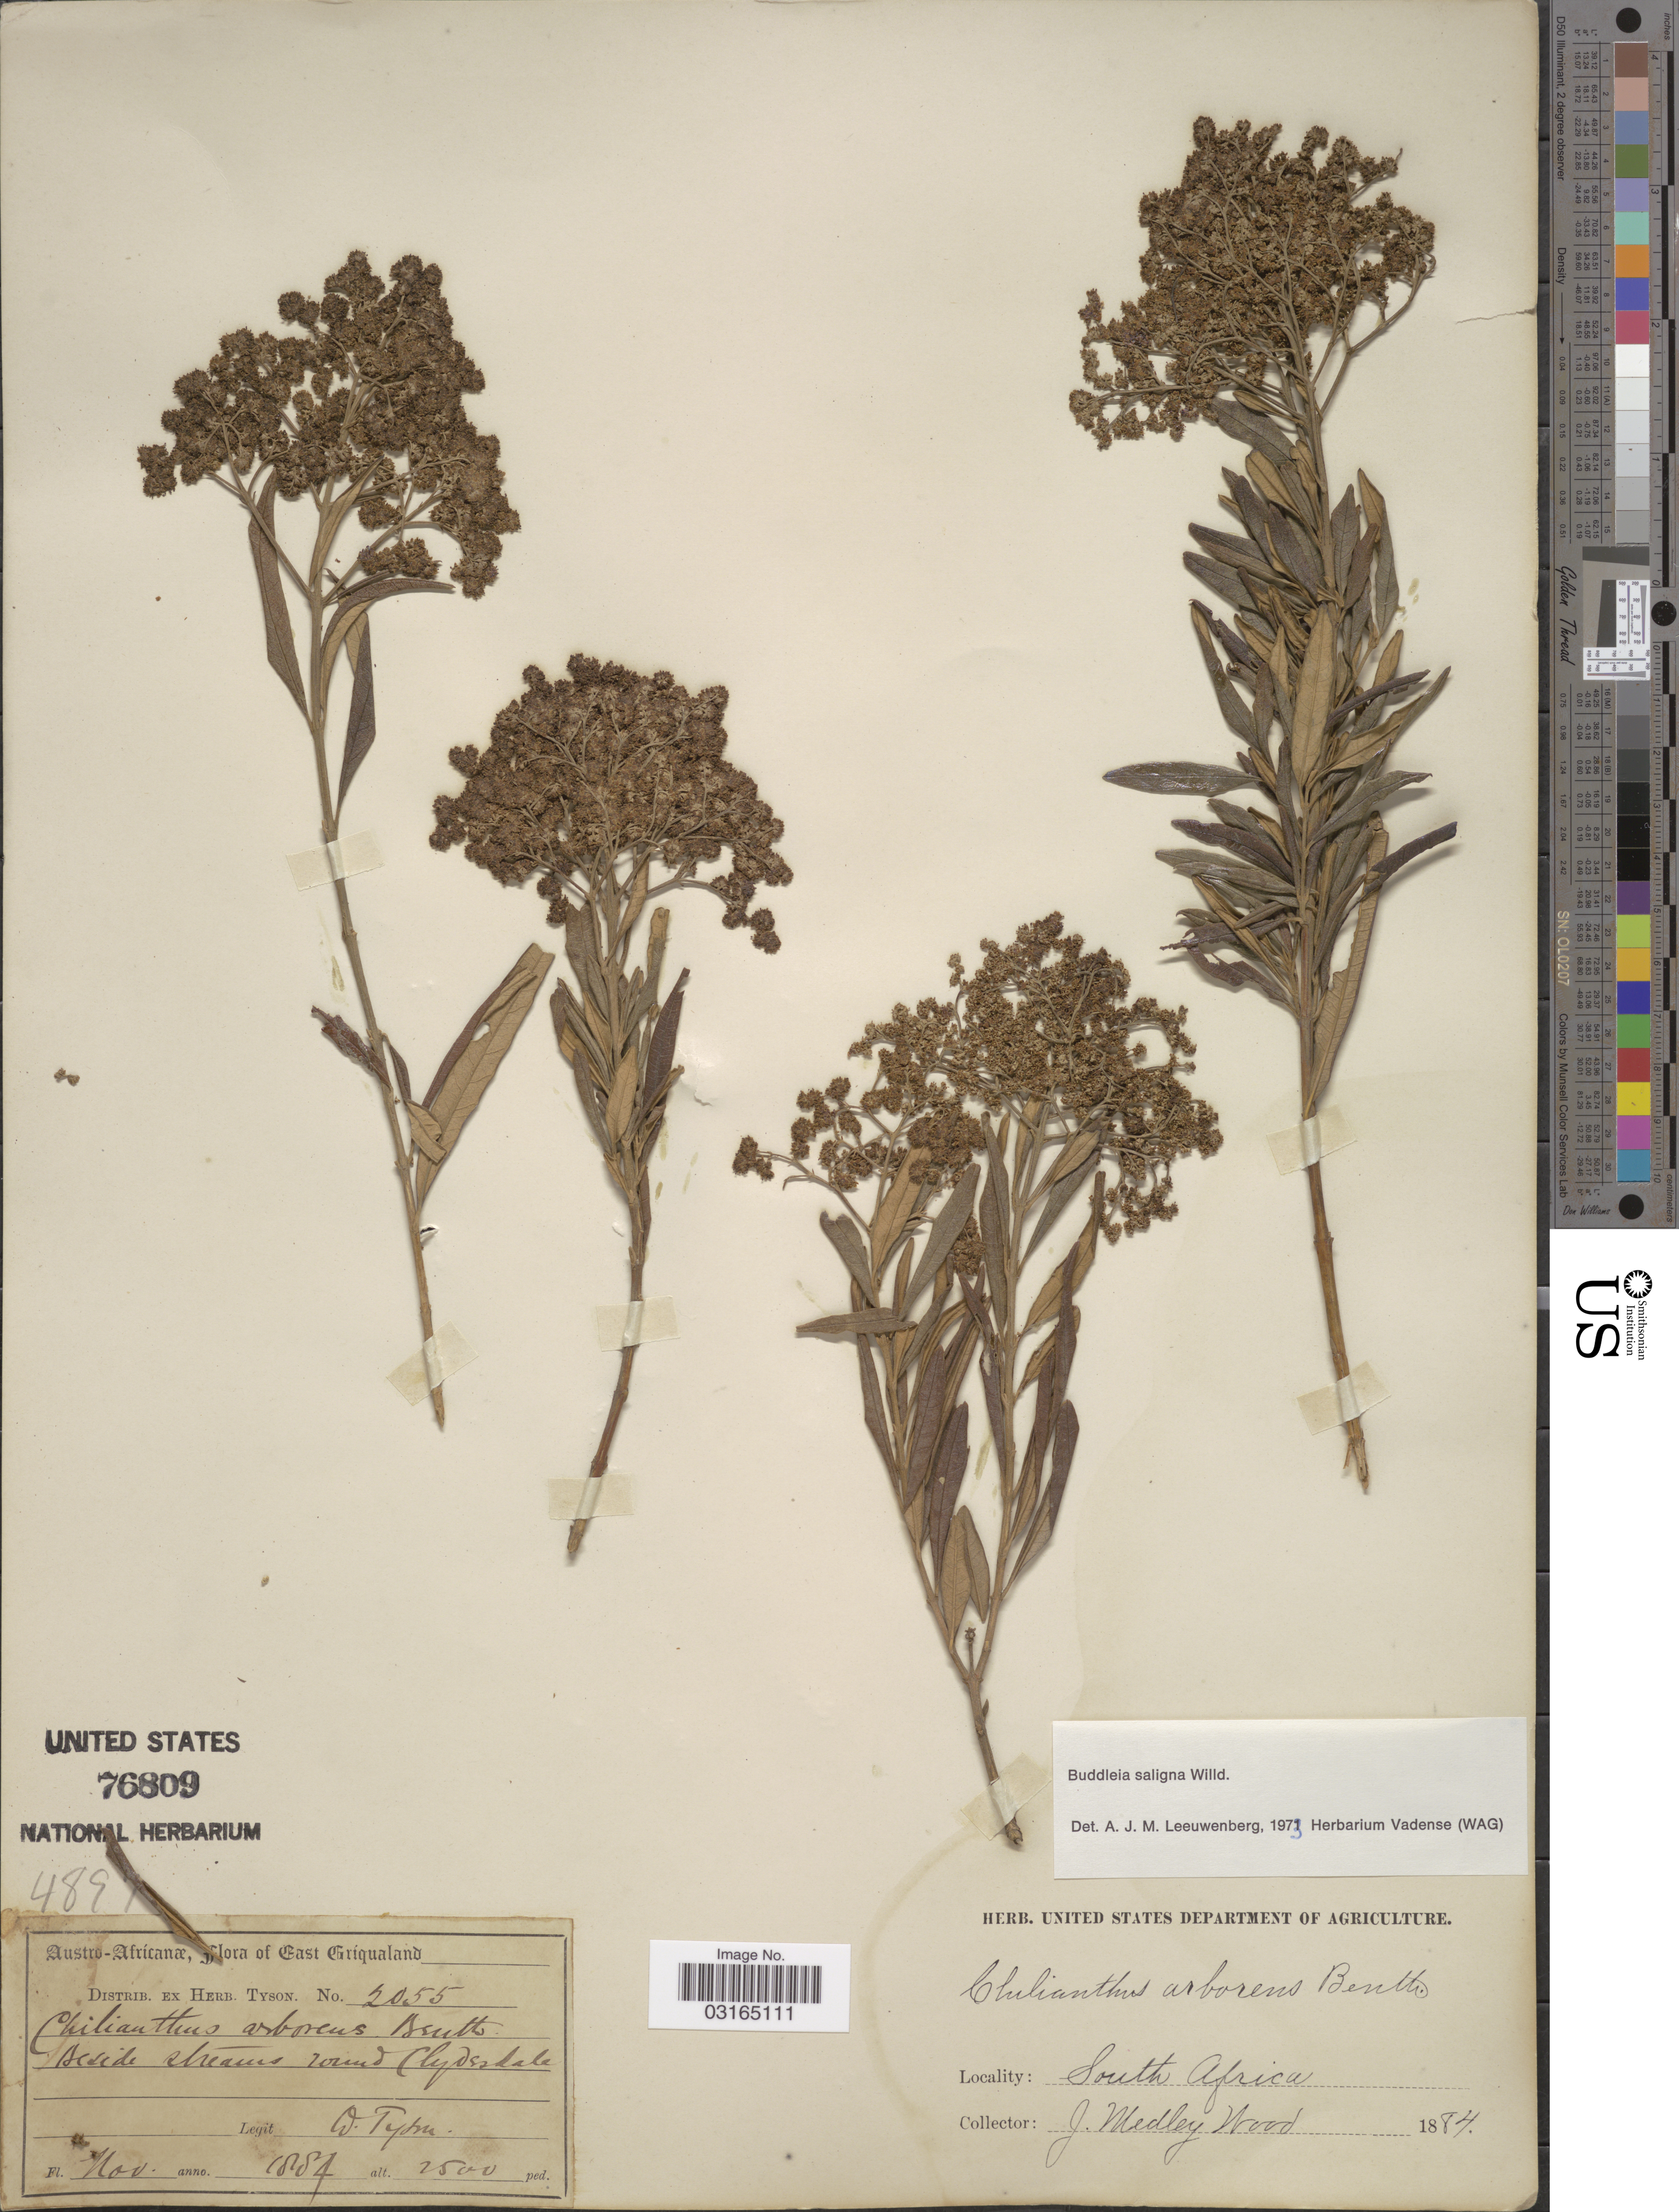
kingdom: Plantae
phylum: Tracheophyta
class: Magnoliopsida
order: Lamiales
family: Scrophulariaceae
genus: Buddleja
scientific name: Buddleja saligna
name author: Willd.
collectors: J. Medley Wood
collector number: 2055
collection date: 1884-11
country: South Africa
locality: Austro-Africanae. East Griqualand. Beside streams round Clydesdale.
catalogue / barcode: US 76809